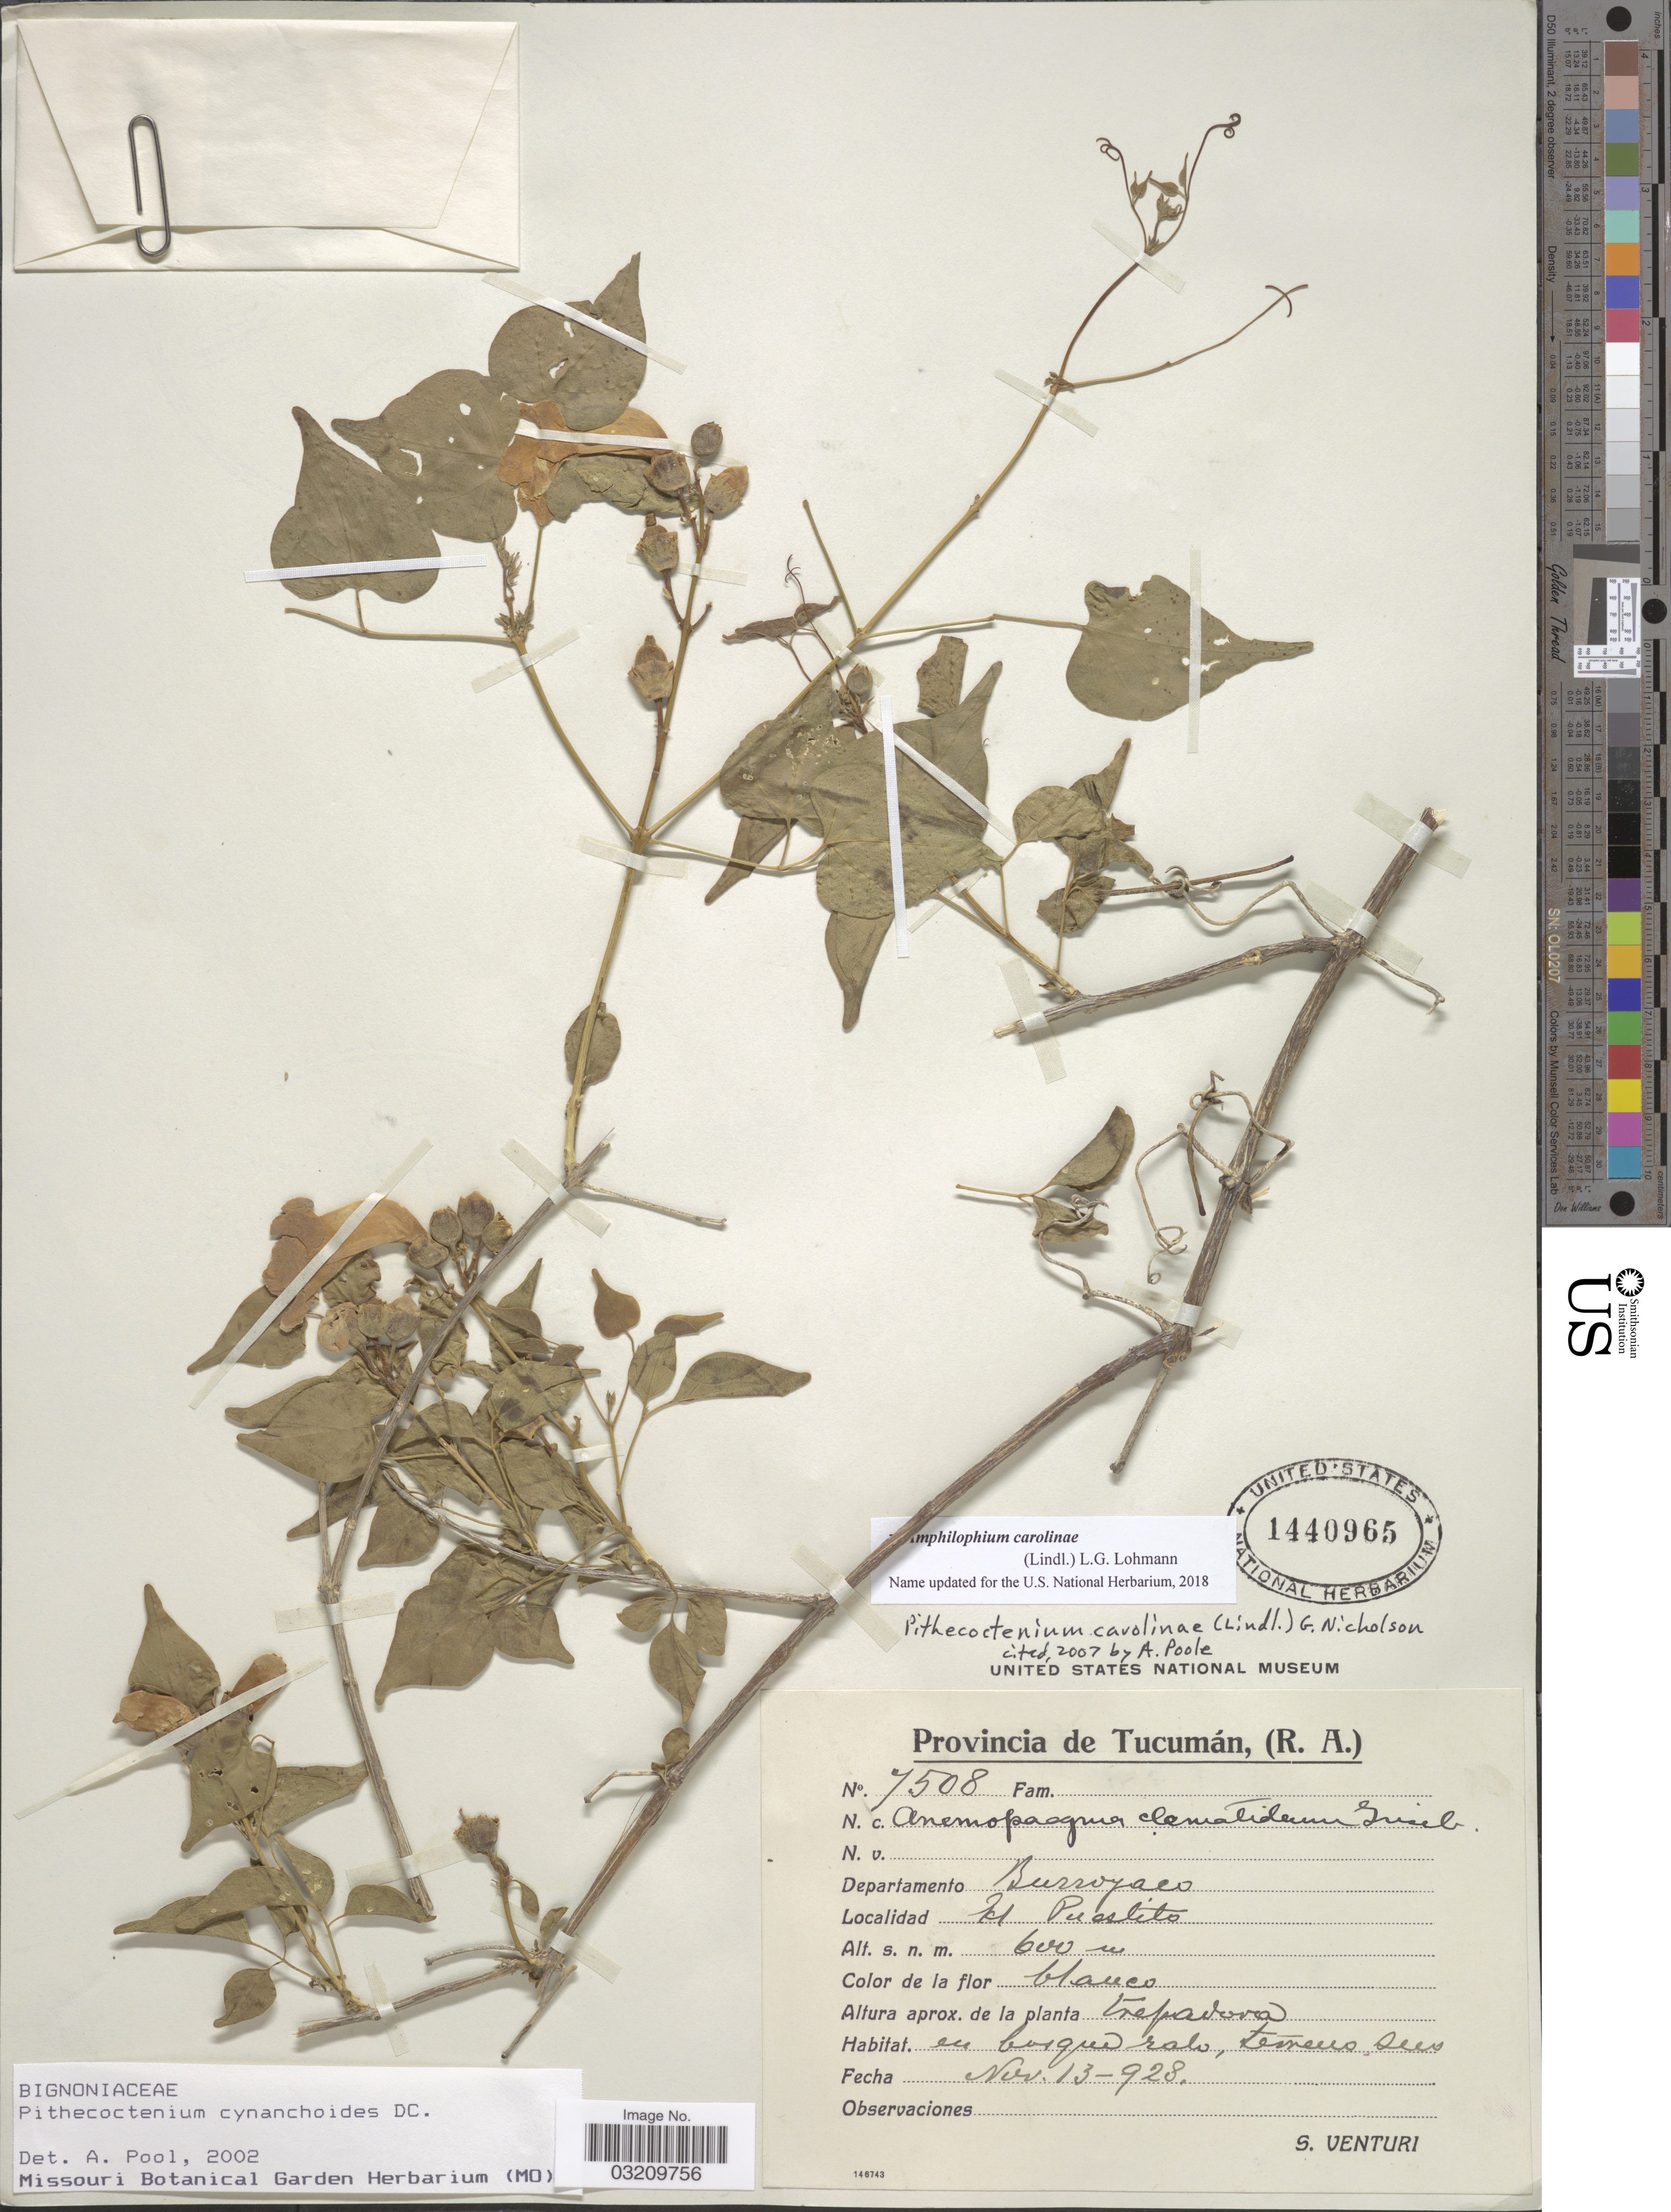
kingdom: Plantae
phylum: Tracheophyta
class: Magnoliopsida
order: Lamiales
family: Bignoniaceae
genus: Amphilophium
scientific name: Amphilophium carolinae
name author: (Lindl.) L.G. Lohmann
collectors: S. Venturi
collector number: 7508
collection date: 1928-11-13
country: Argentina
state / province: Tucuman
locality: Departamento Burroyaco. El Puestito.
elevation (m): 600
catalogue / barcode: US 1440965